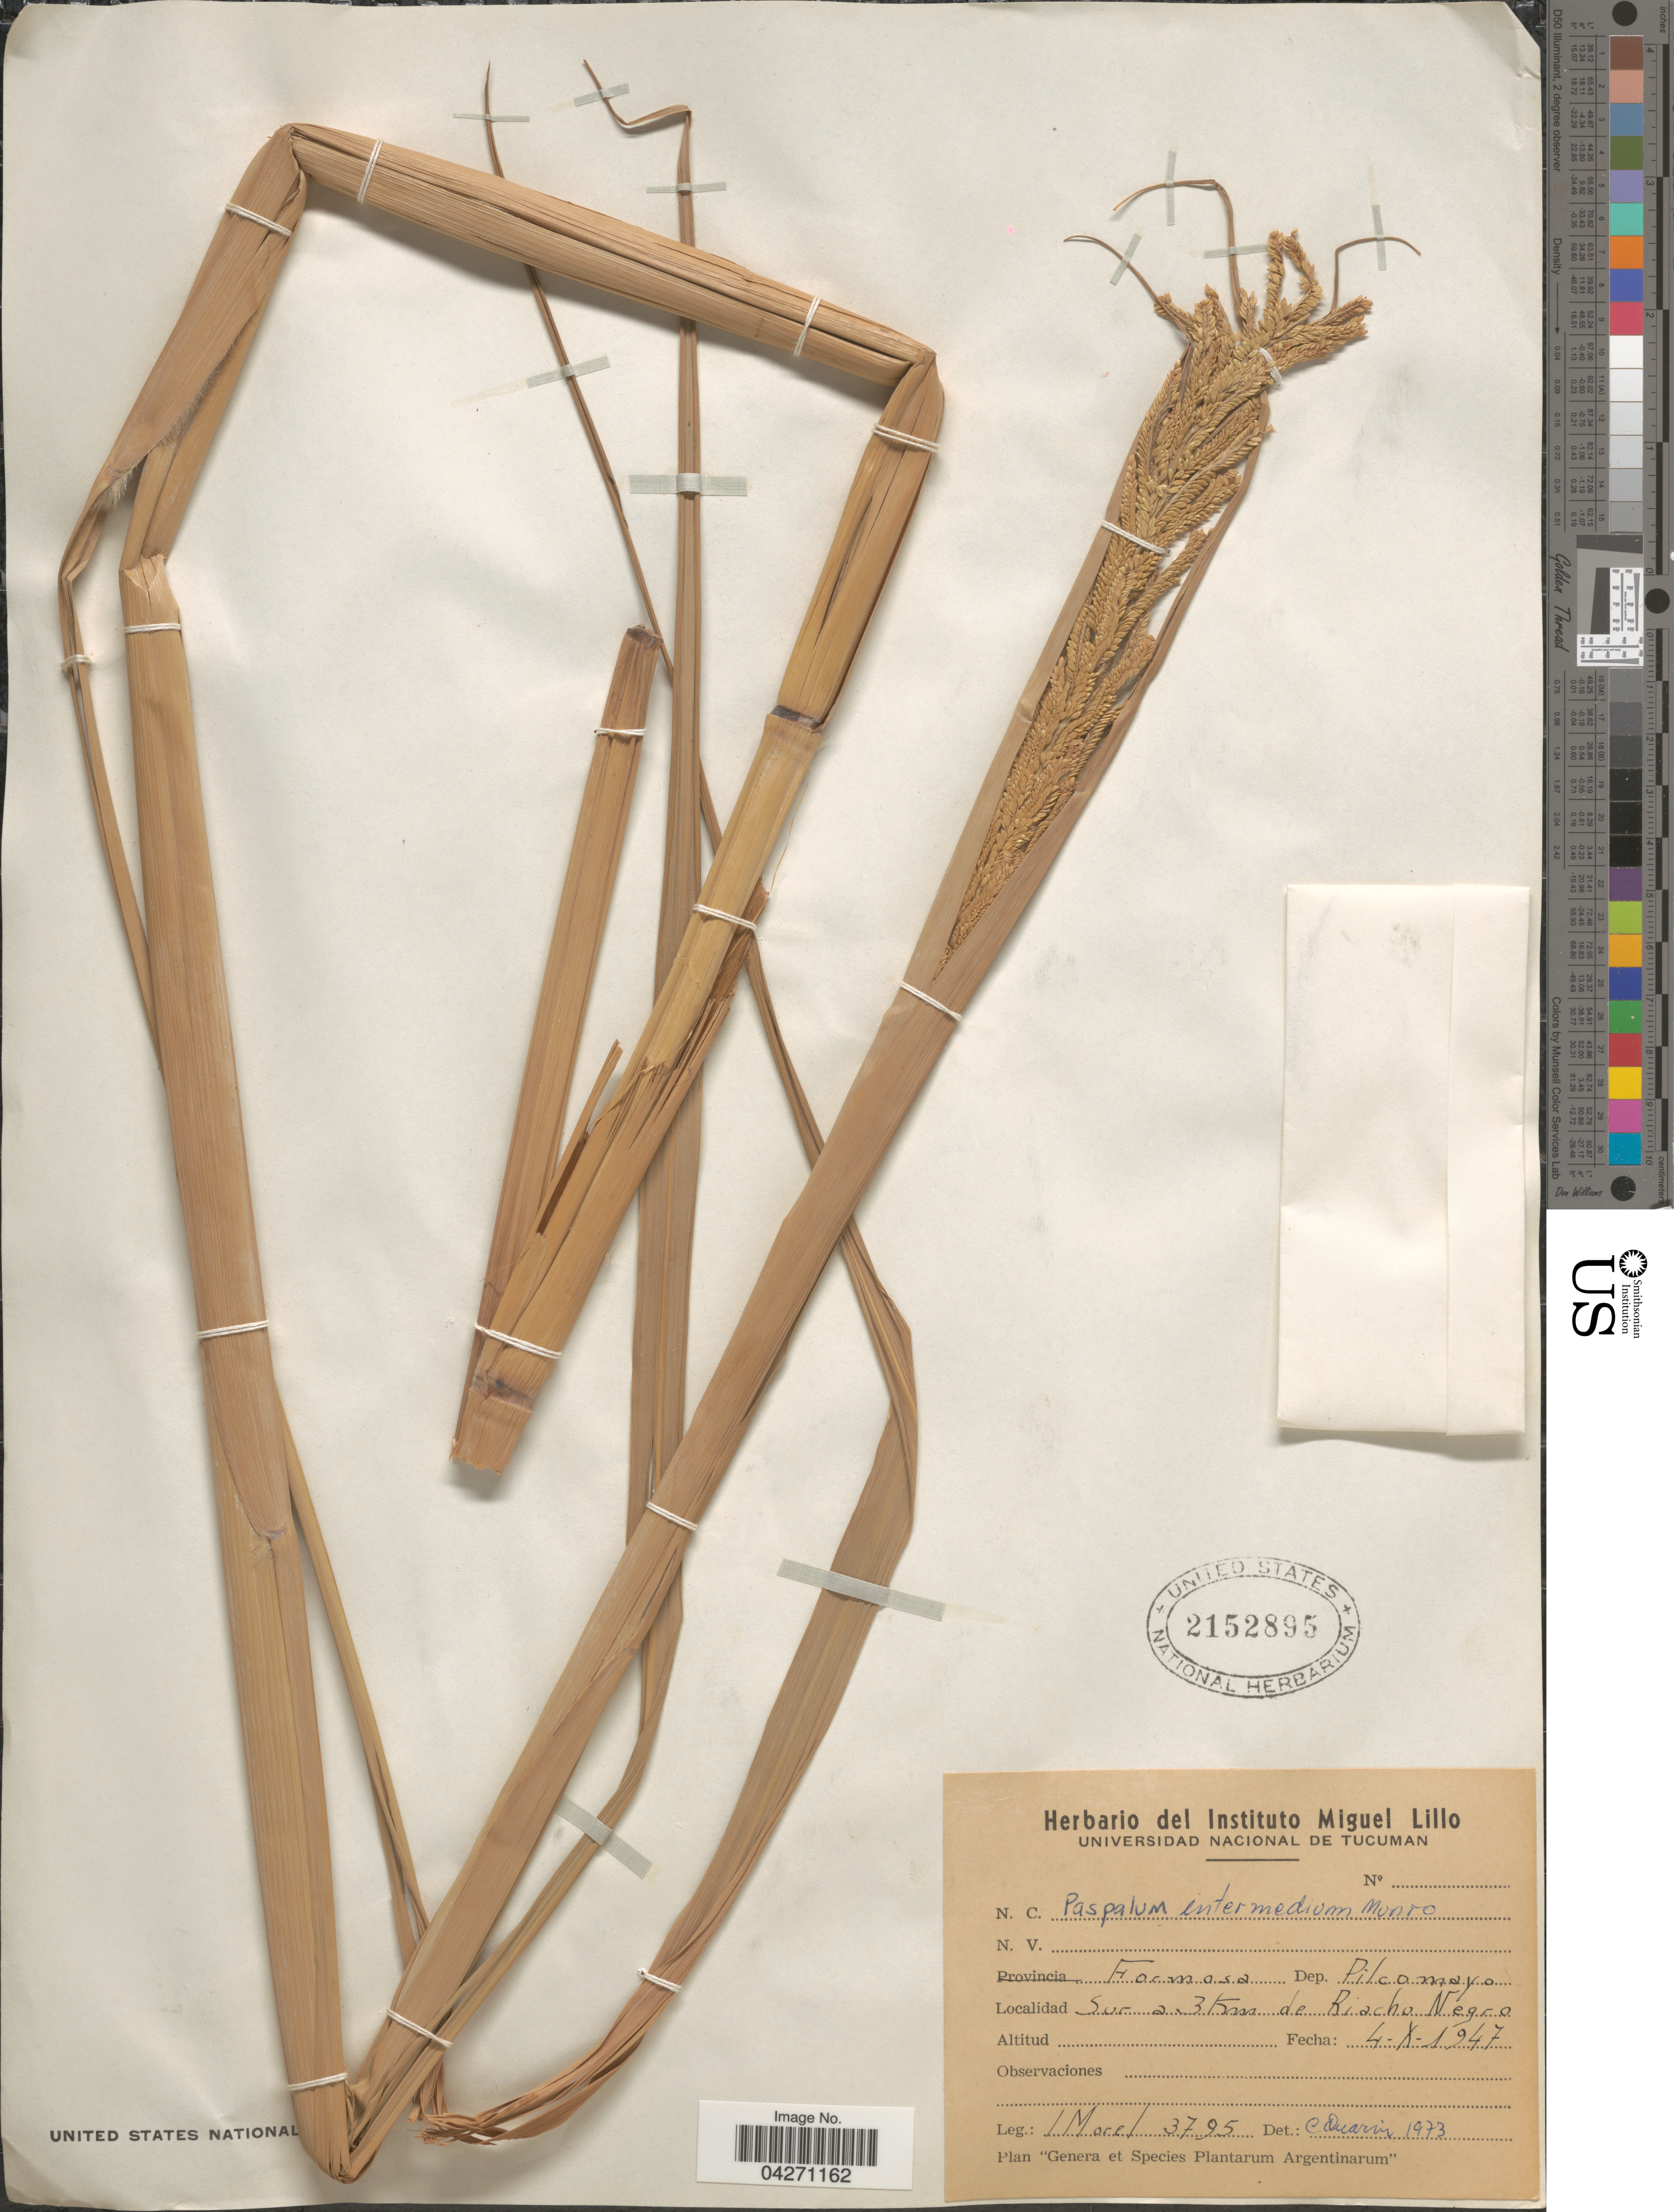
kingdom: Plantae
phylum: Tracheophyta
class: Liliopsida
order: Poales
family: Poaceae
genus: Paspalum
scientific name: Paspalum intermedium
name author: Munro ex Morong & Britton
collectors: I. Morel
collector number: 3795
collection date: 1947-10-04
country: Argentina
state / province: Formosa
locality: Dep. Pilcomayo. Sur a 3 Kmde Riacho Negra.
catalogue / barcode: US 2152895